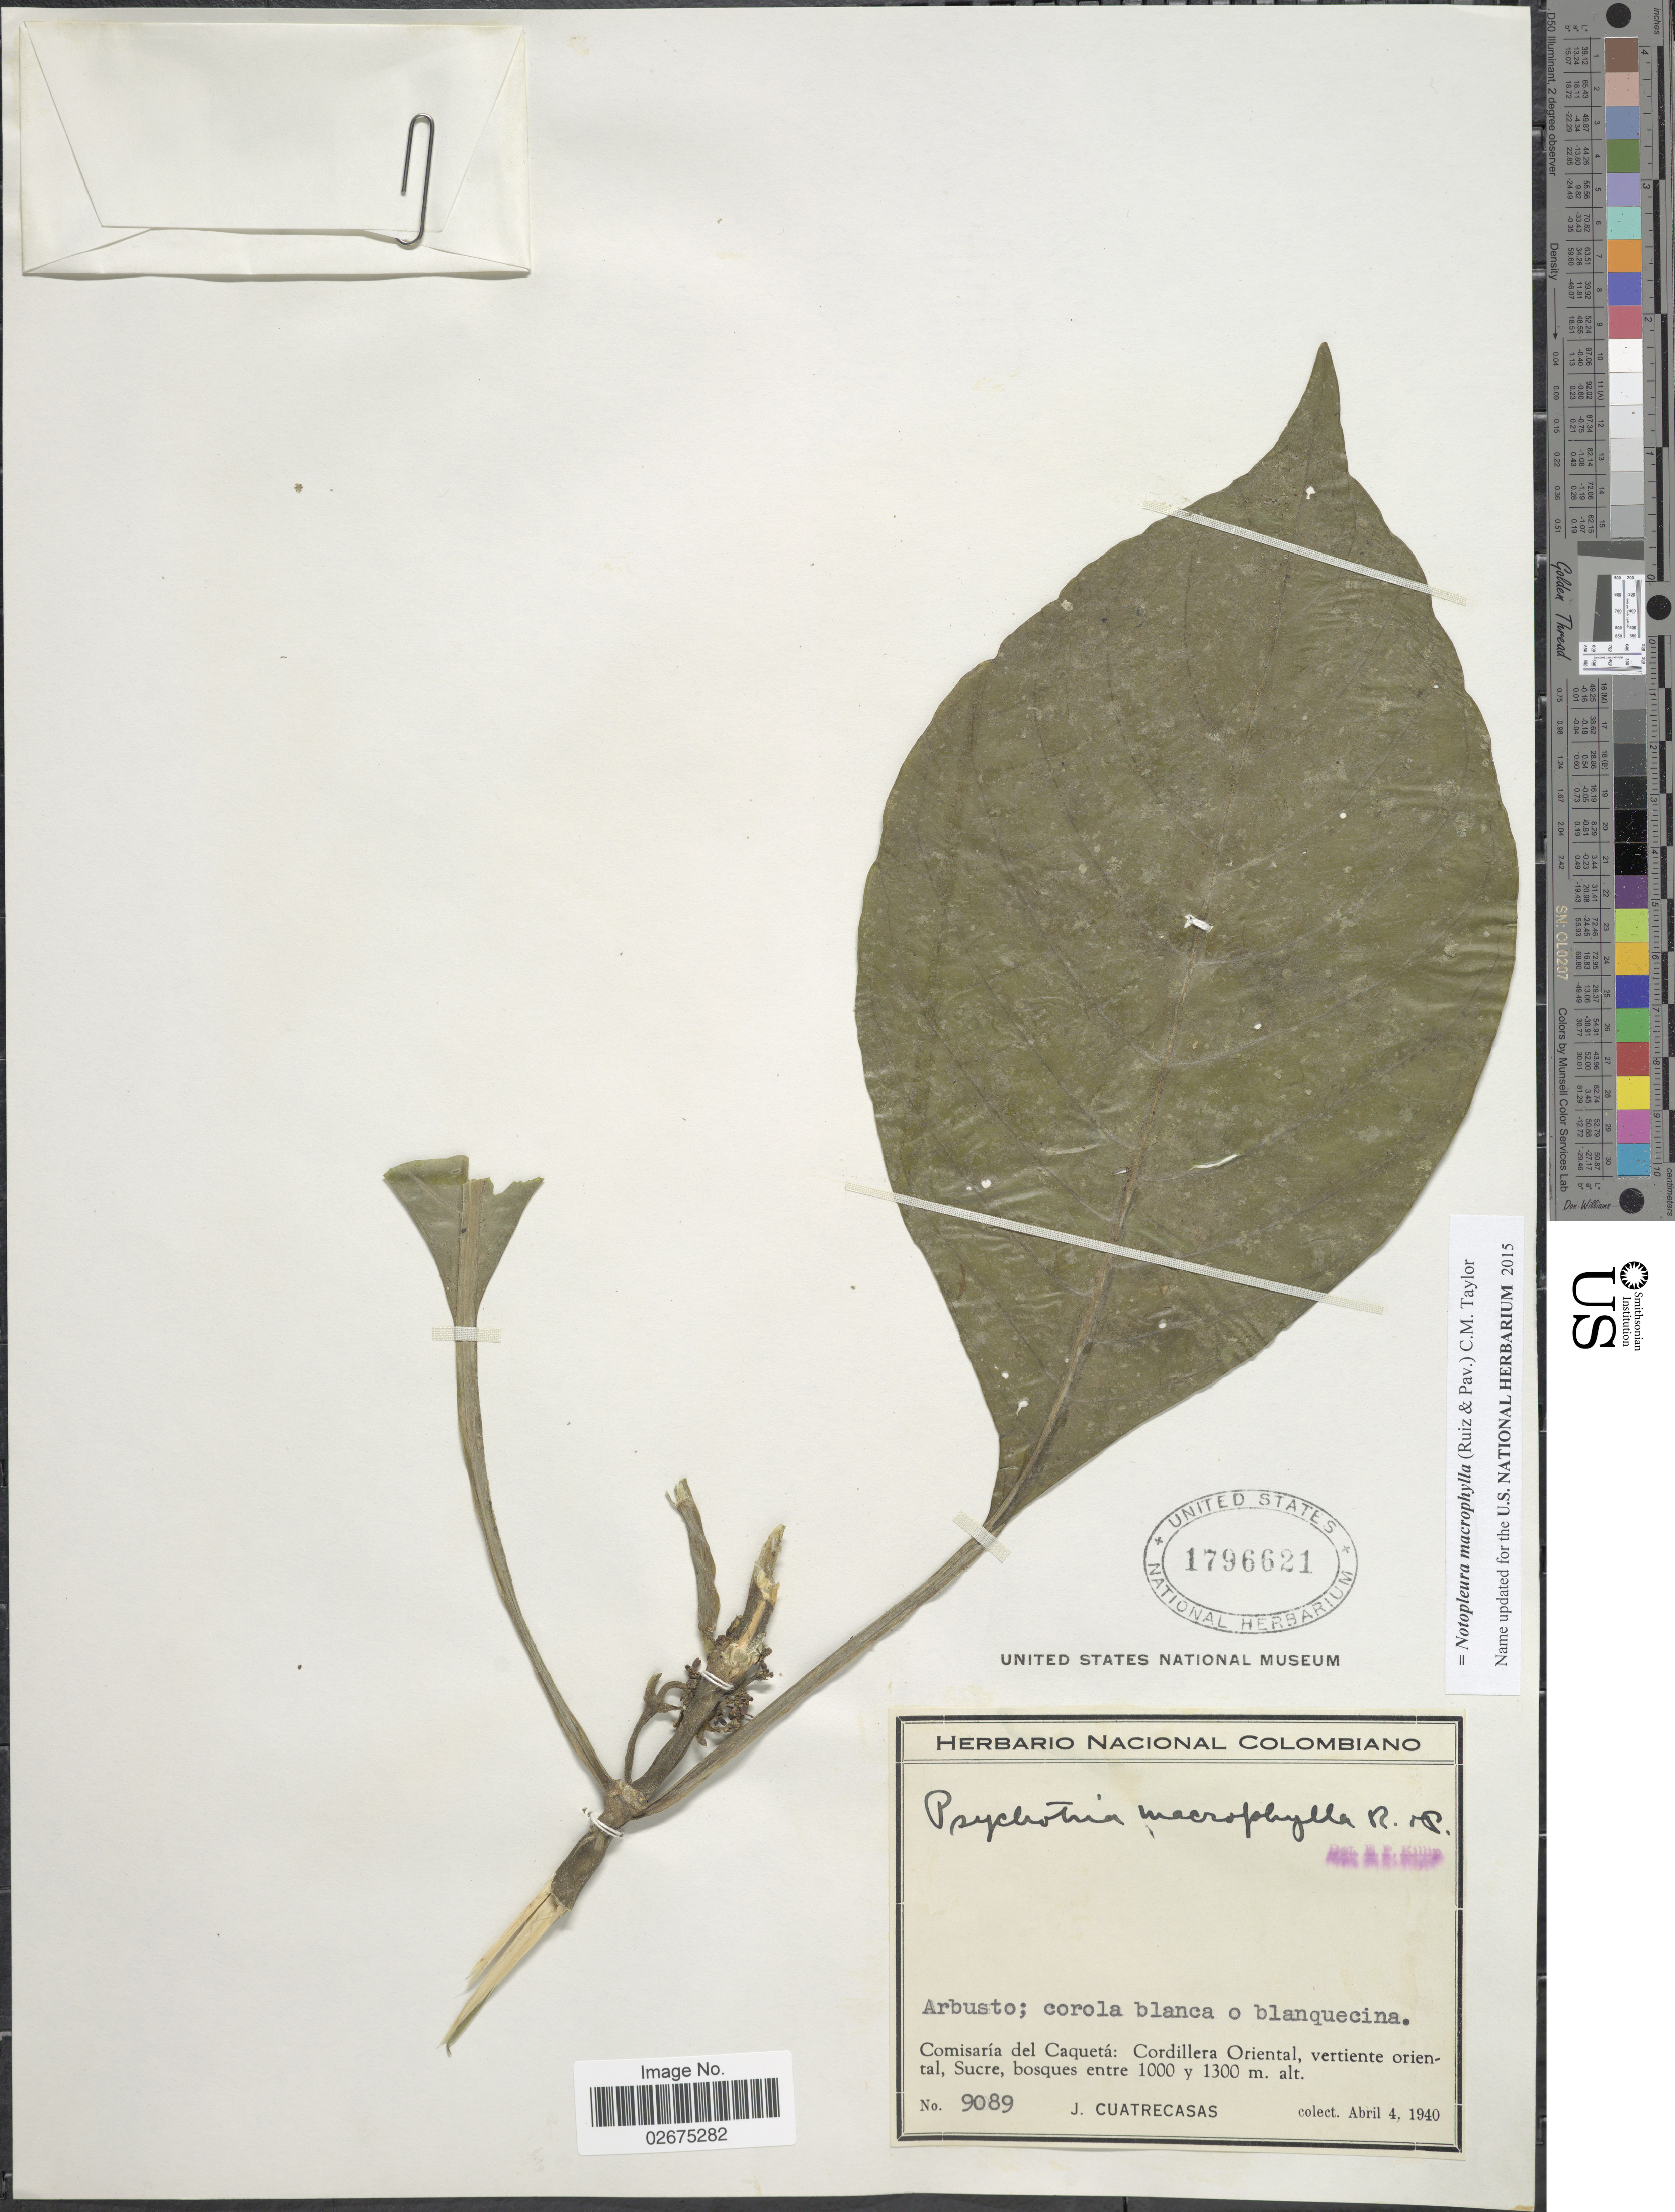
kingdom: Plantae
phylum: Tracheophyta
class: Magnoliopsida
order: Gentianales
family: Rubiaceae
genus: Notopleura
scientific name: Notopleura macrophylla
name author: (Ruiz & Pav.) C.M. Taylor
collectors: J. Cuatrecasas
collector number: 9089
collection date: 1940-04-04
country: Colombia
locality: Comisaría del Caquetá: Cordillera Oriental, vertiente oriental, Sucre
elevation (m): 1000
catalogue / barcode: US 1796621